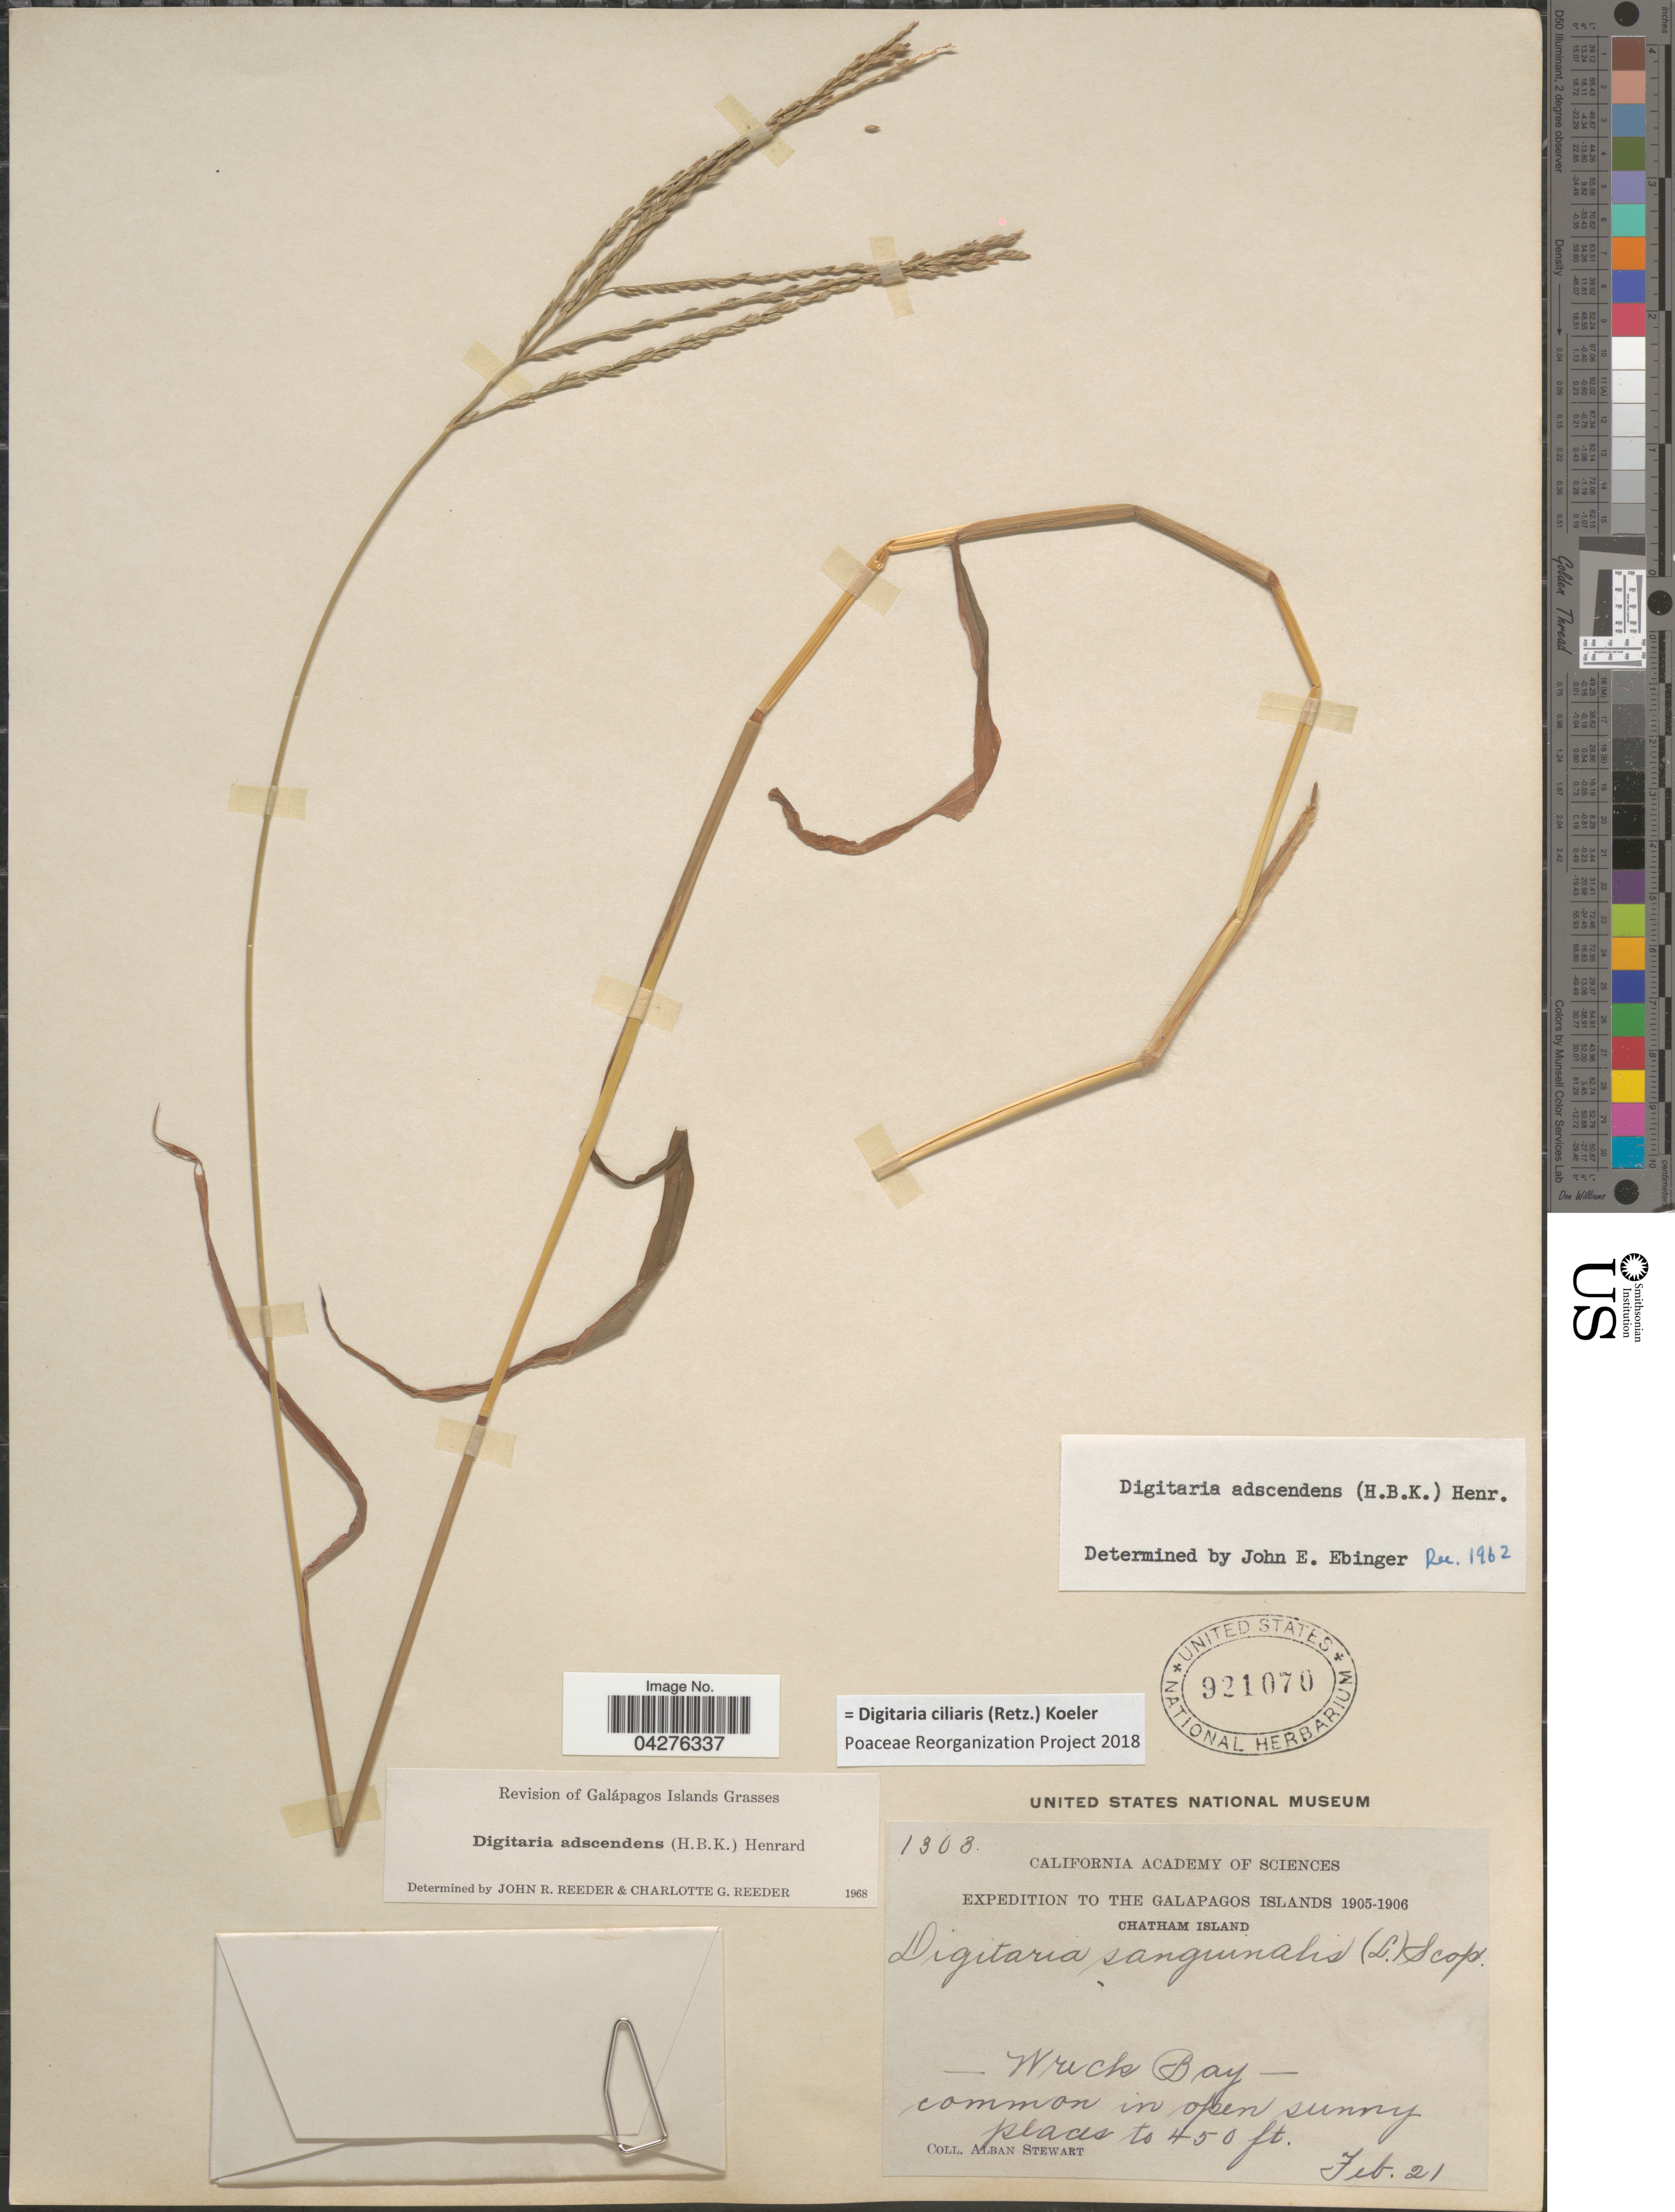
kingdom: Plantae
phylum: Tracheophyta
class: Liliopsida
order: Poales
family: Poaceae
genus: Digitaria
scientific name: Digitaria ciliaris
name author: (Retz.) Koeler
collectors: A. Stewart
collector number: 1303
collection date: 1905-02-21/1906-02-21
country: Ecuador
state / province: Colón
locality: Expedition to the Galapagos Islands 1905-1906. Chatham Island. Wreck Bay.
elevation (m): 137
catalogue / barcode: US 921070